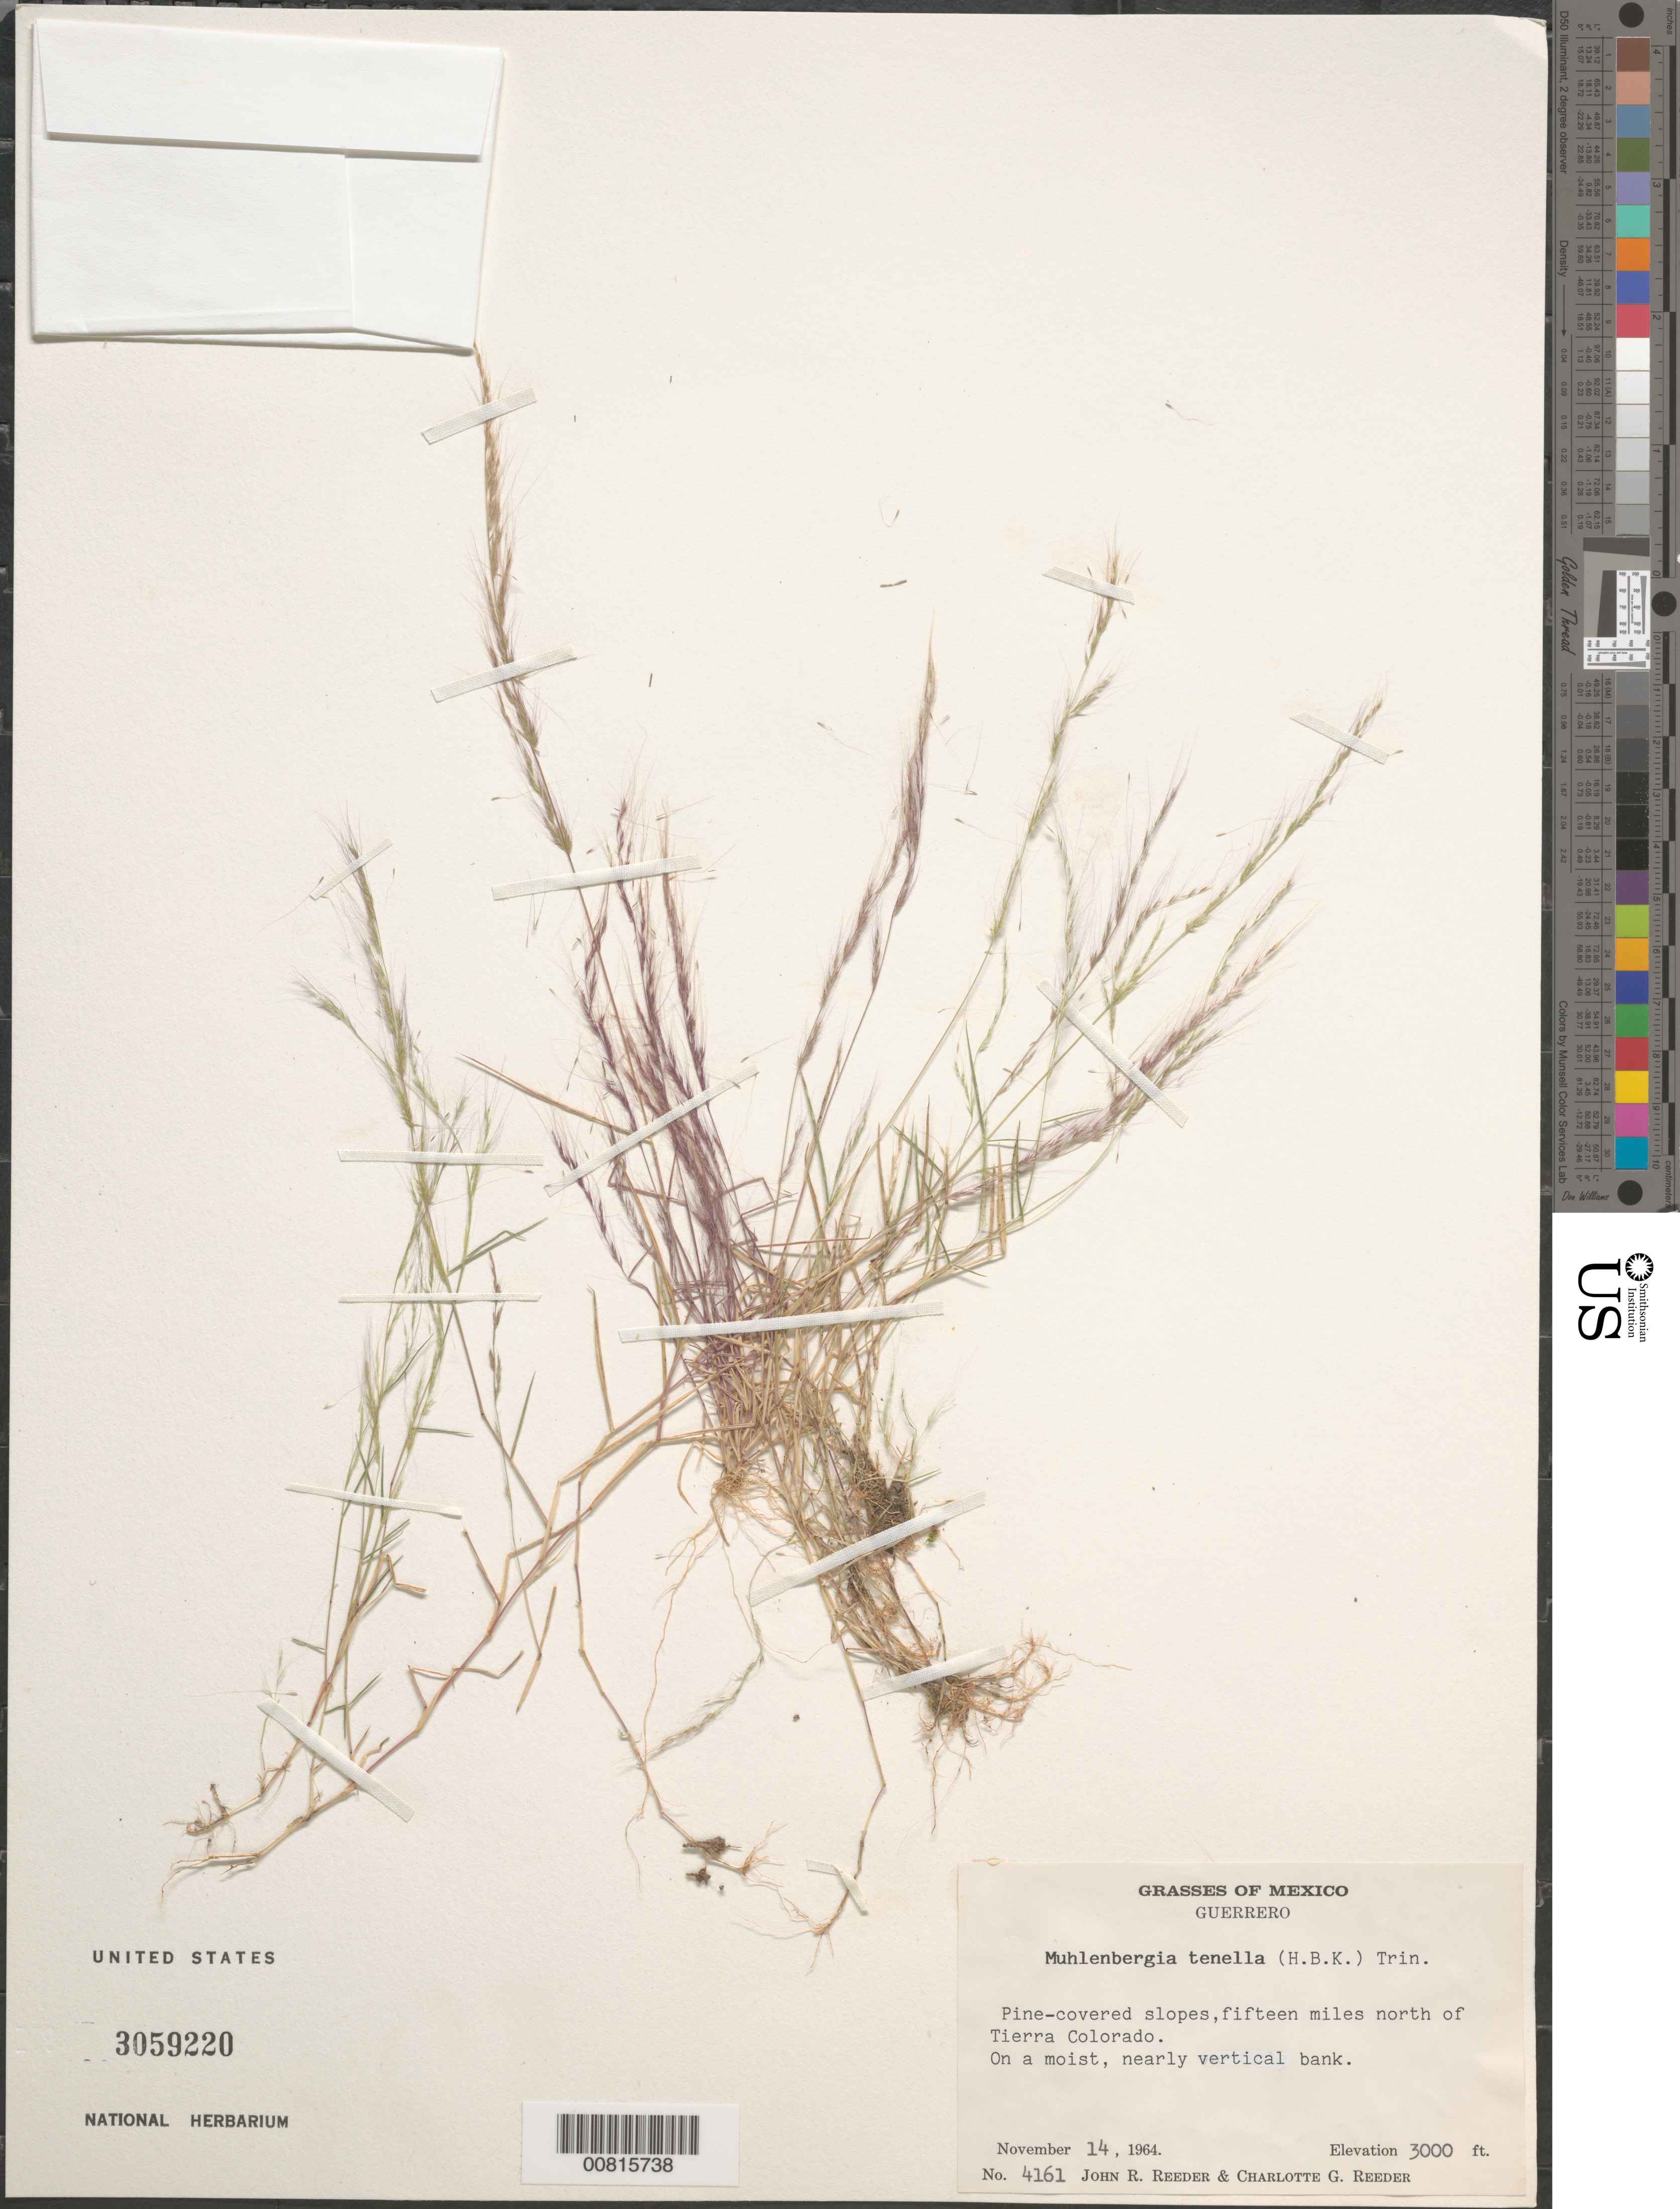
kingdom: Plantae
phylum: Tracheophyta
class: Liliopsida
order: Poales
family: Poaceae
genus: Muhlenbergia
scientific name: Muhlenbergia tenella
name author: (Kunth) Trin.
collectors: J. R. Reeder & C. G. Reeder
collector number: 4161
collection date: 1964-11-14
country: Mexico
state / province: Guerrero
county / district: Mochitlán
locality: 15 mi N of Tierra Colorada, mpio. Mochitlán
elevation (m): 914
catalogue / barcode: US 3059220